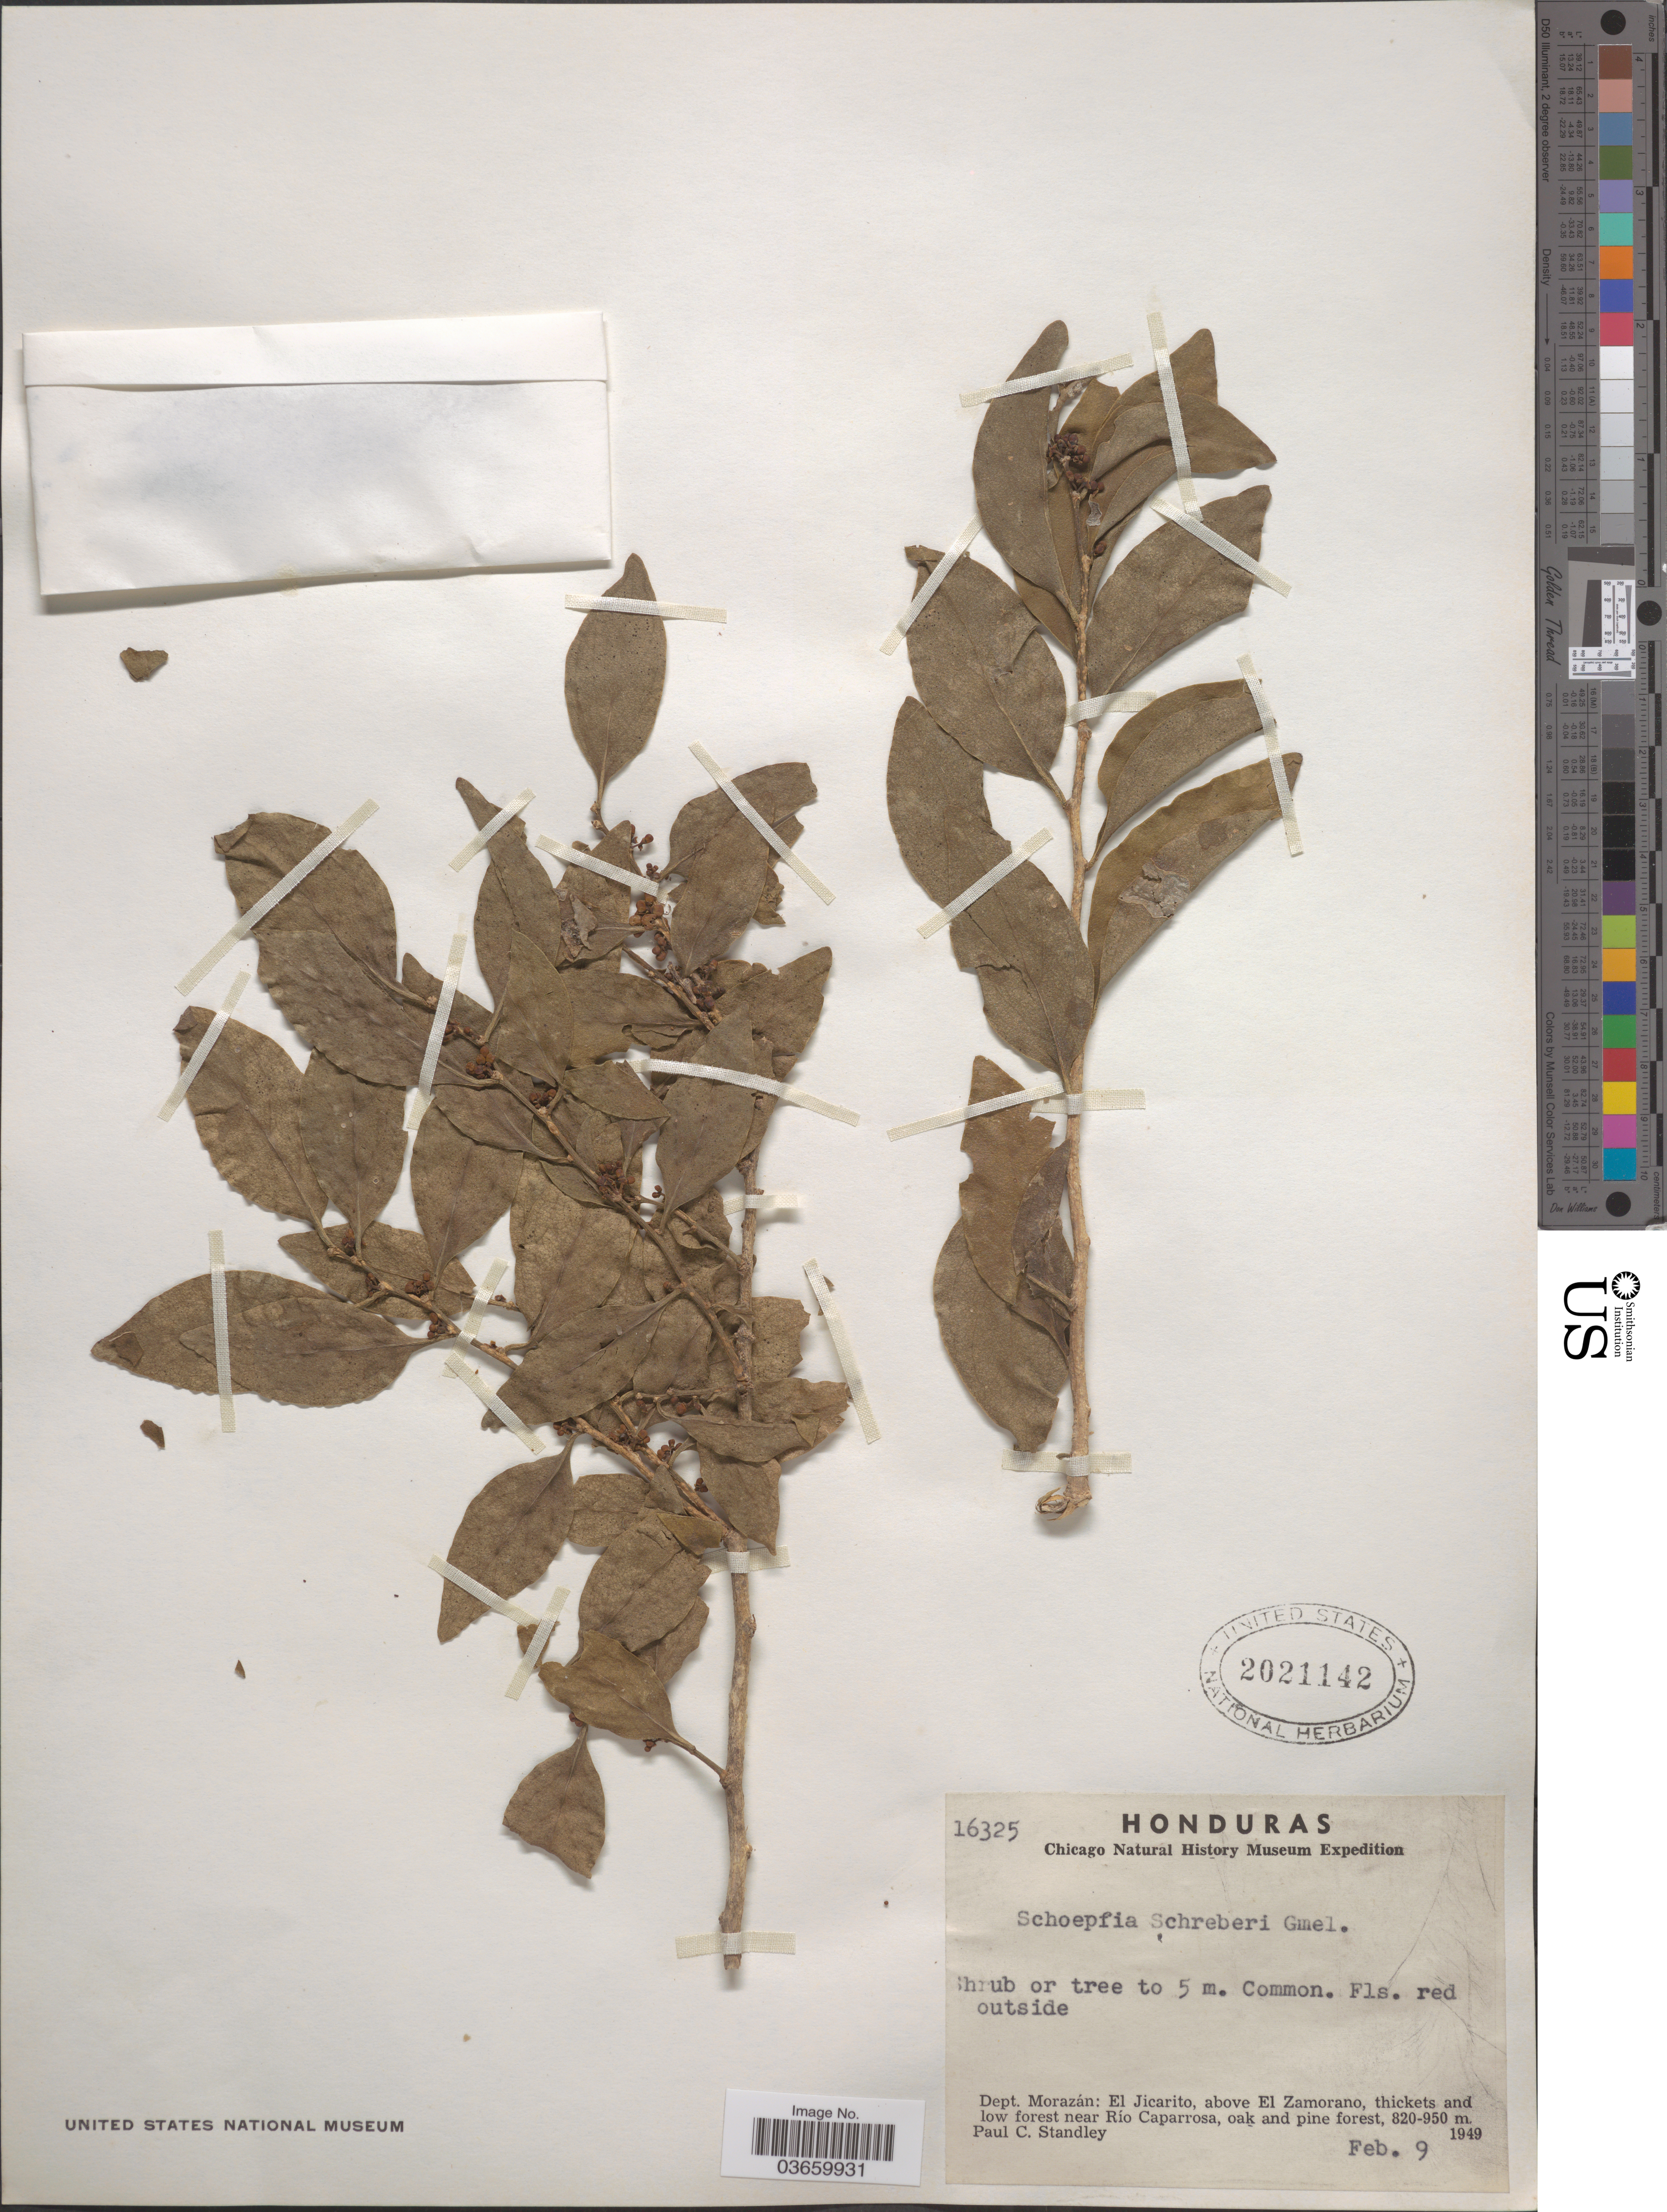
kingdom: Plantae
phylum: Tracheophyta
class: Magnoliopsida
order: Santalales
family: Schoepfiaceae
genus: Schoepfia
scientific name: Schoepfia schreberi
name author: J.F. Gmel.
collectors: P. C. Standley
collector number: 16325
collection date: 1949-02-09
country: Honduras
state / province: Fco. Morazán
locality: Dept. Morazán: El Jicarito, above El Zamorano, thickets and low forest near Río Caparrosa, oak and pine forest.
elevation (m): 820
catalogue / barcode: US 2021142